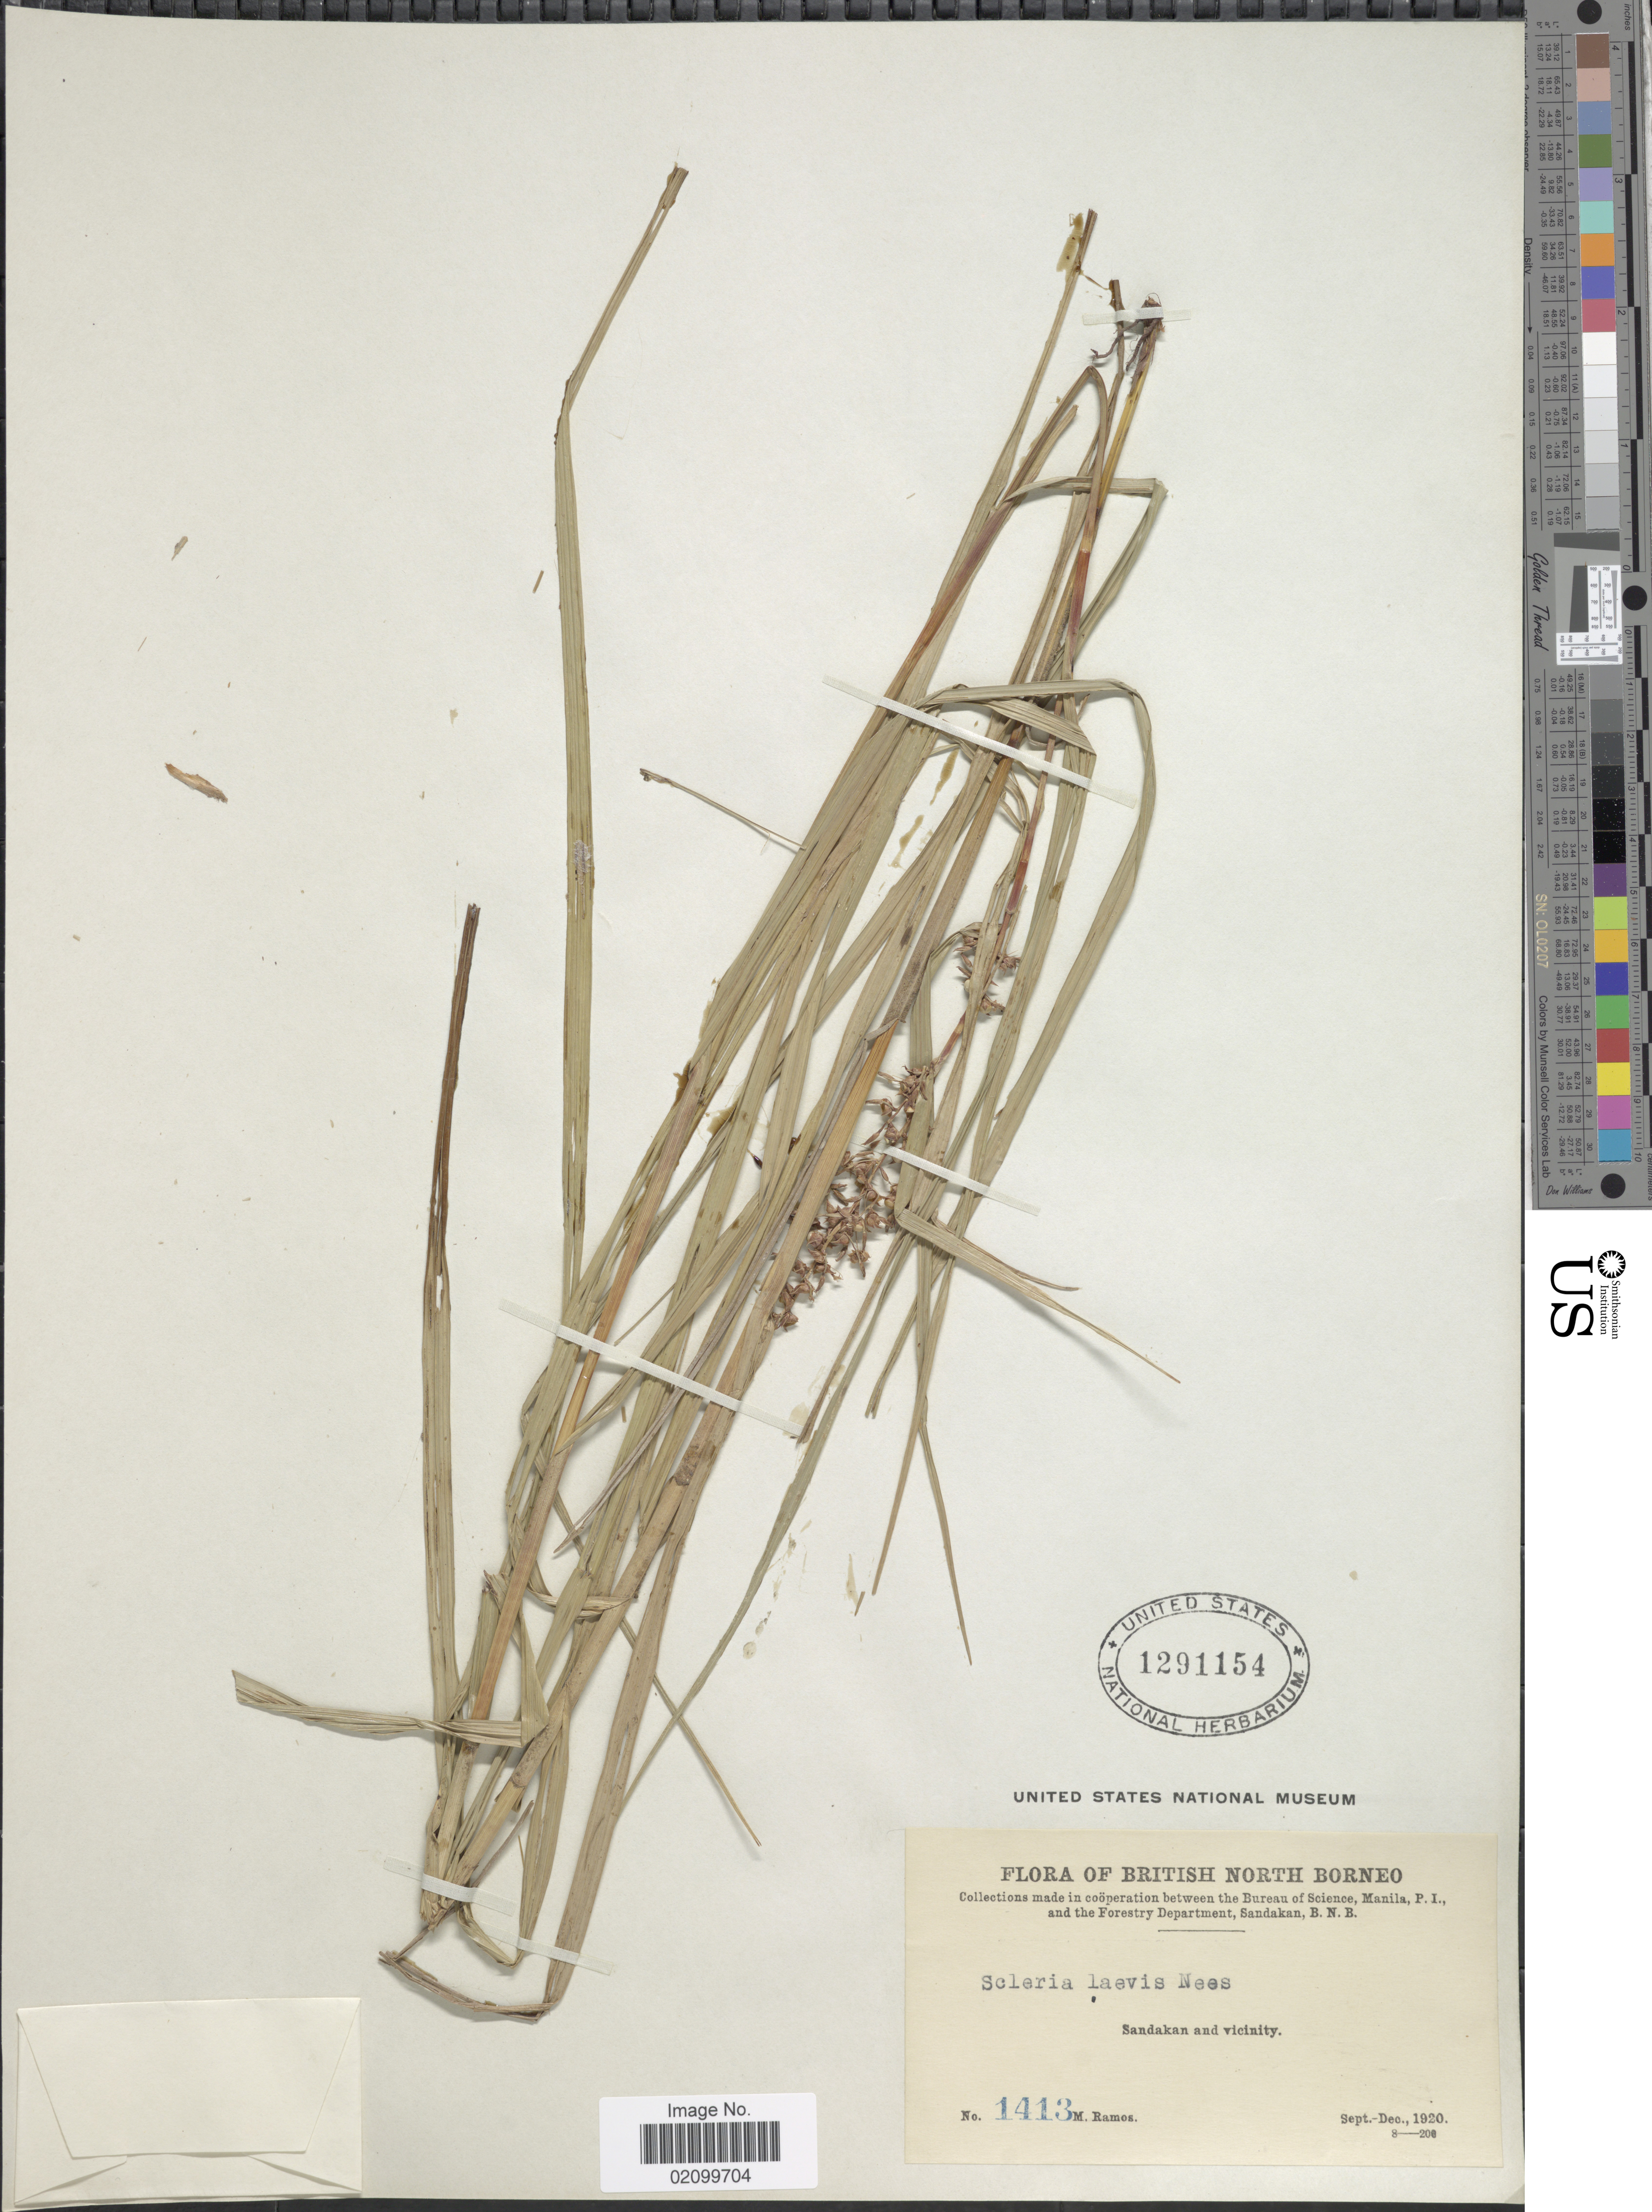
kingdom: Plantae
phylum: Tracheophyta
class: Liliopsida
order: Poales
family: Cyperaceae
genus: Scleria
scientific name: Scleria oblata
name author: S.T. Blake ex J. Kern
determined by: Strong, Mark T., (BOT), Smithsonian Institution - National Museum of Natural History (UNITED STATES)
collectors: M. Ramos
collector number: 1413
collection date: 1920-09/1920-12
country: Malaysia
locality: British North Borneo. Sandakan and vicinity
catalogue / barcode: US 1291154